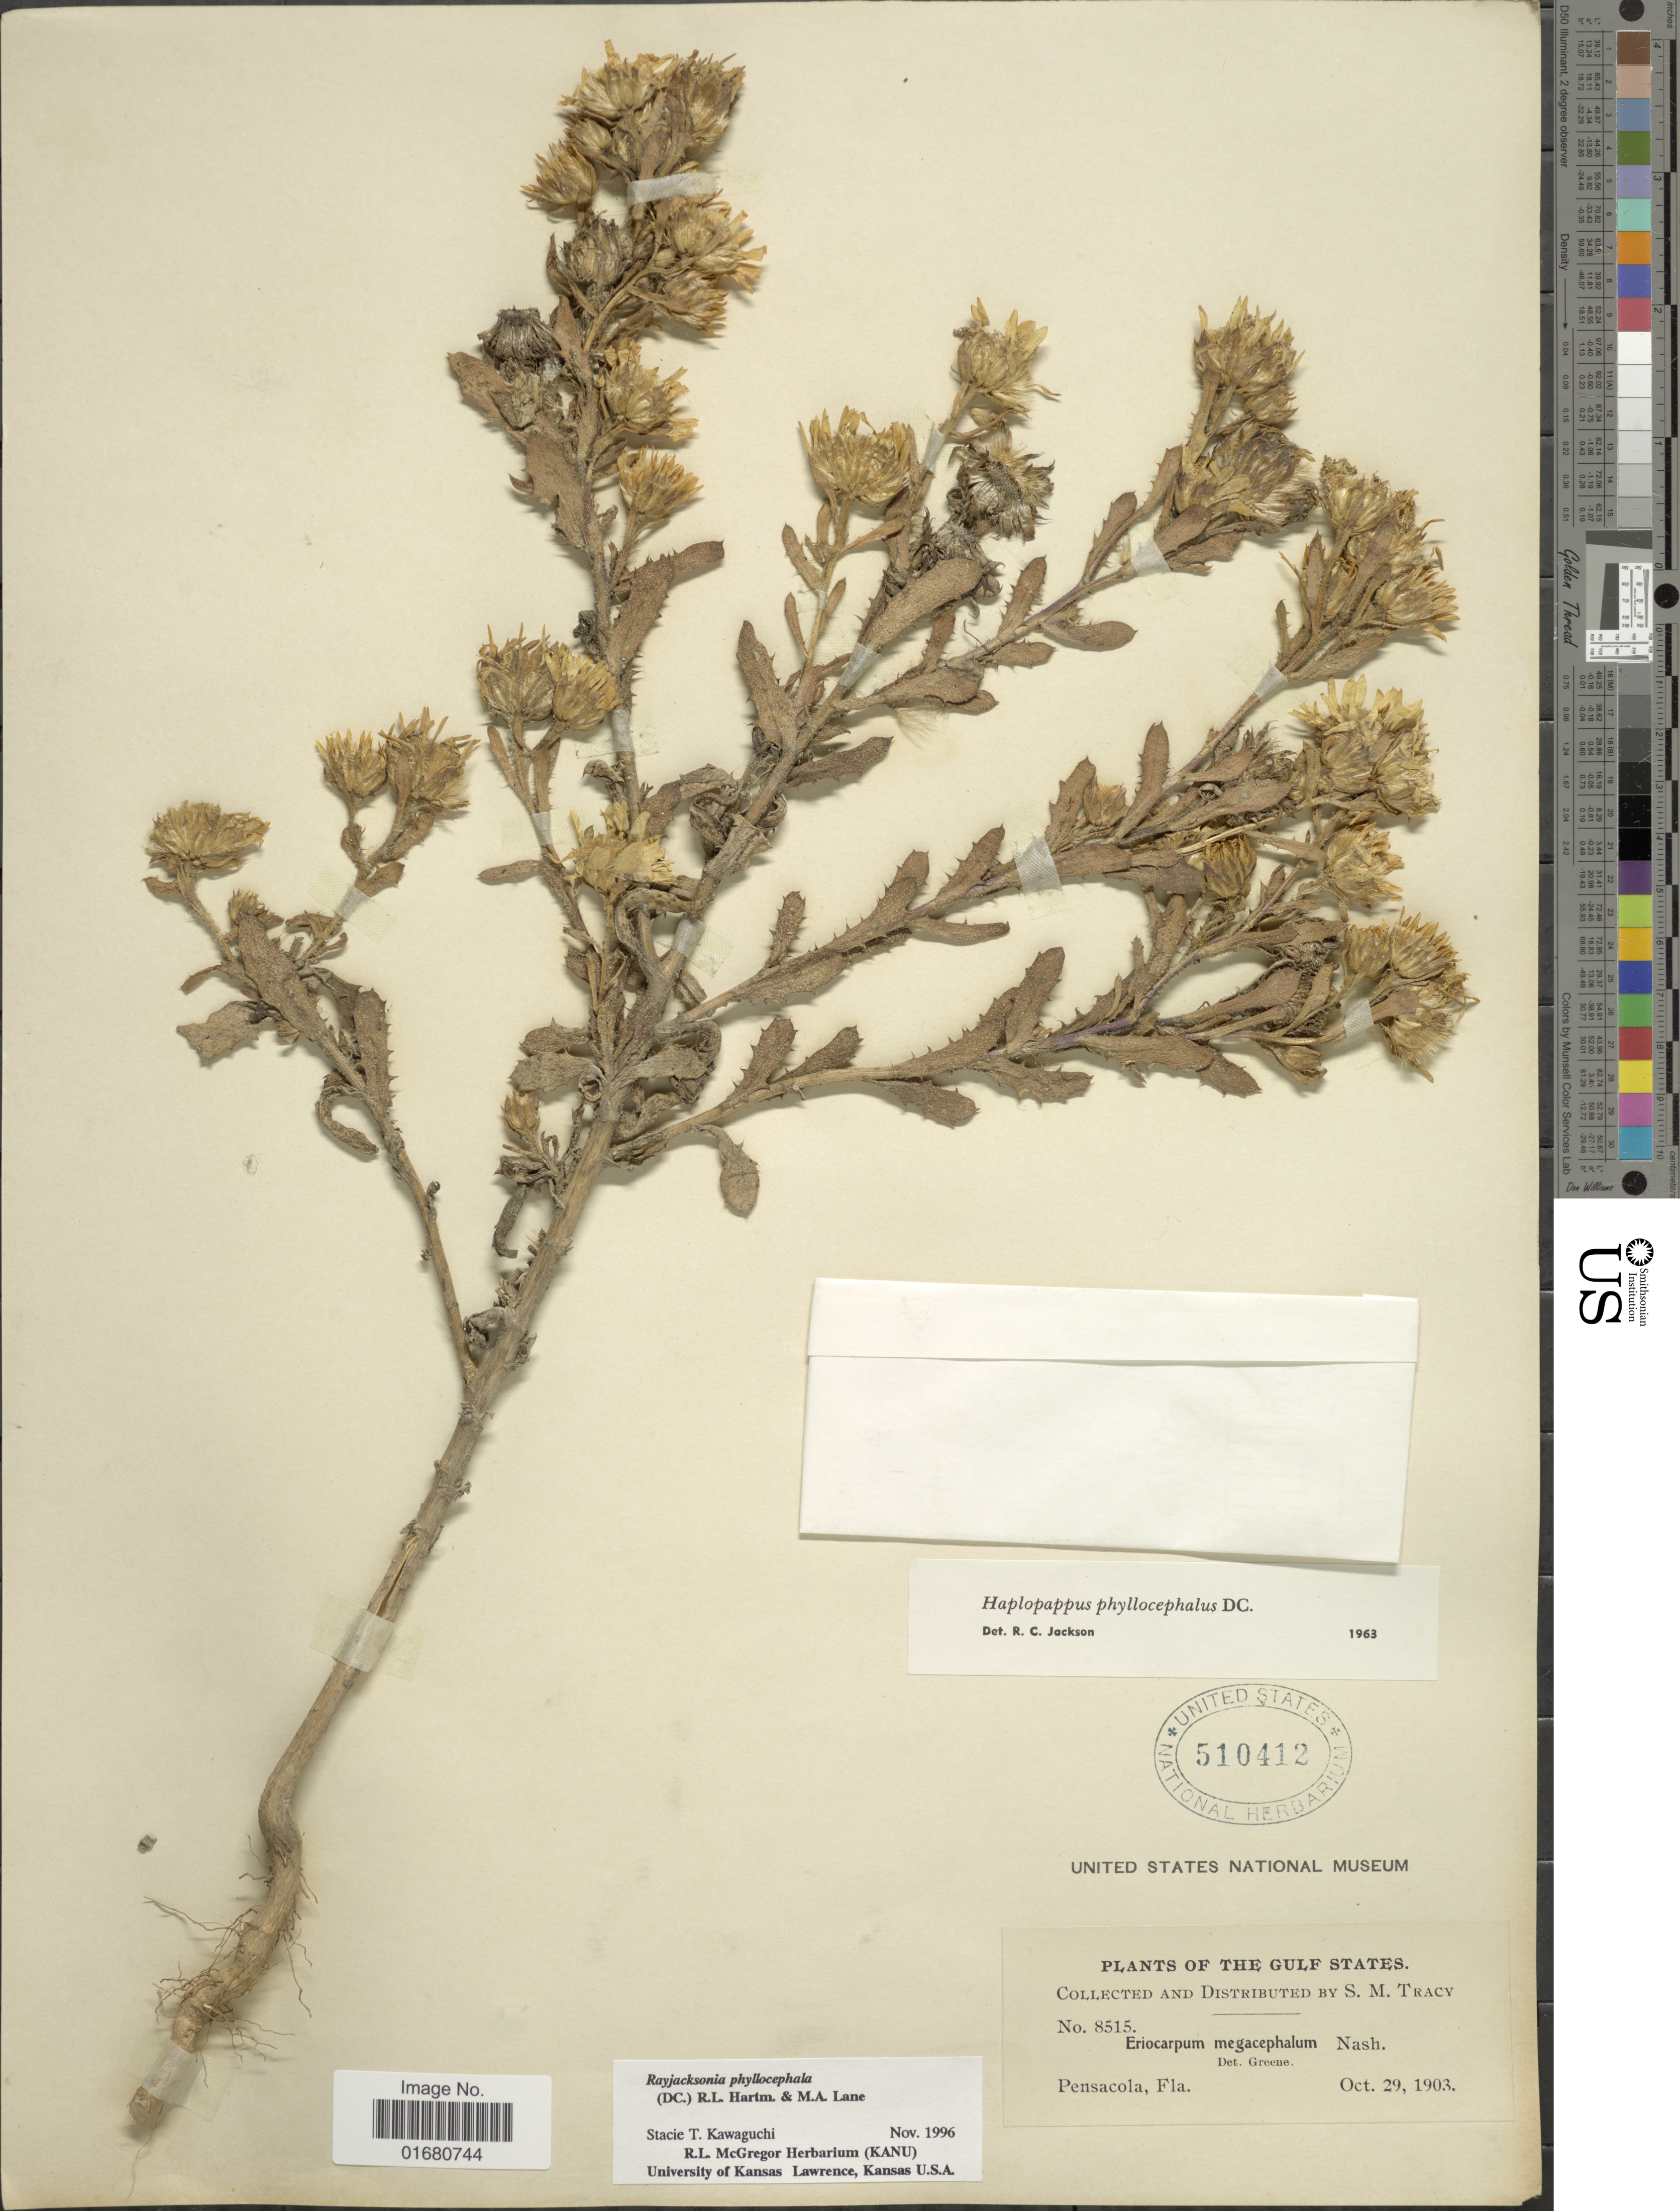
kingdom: Plantae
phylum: Tracheophyta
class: Magnoliopsida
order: Asterales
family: Asteraceae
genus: Rayjacksonia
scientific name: Rayjacksonia phyllocephala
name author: (DC.) R.L. Hartm. & M.A. Lane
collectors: S. M. Tracy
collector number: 8515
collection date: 1903-10-29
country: United States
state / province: Florida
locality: Pensacola, The Gulf States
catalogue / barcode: US 510412